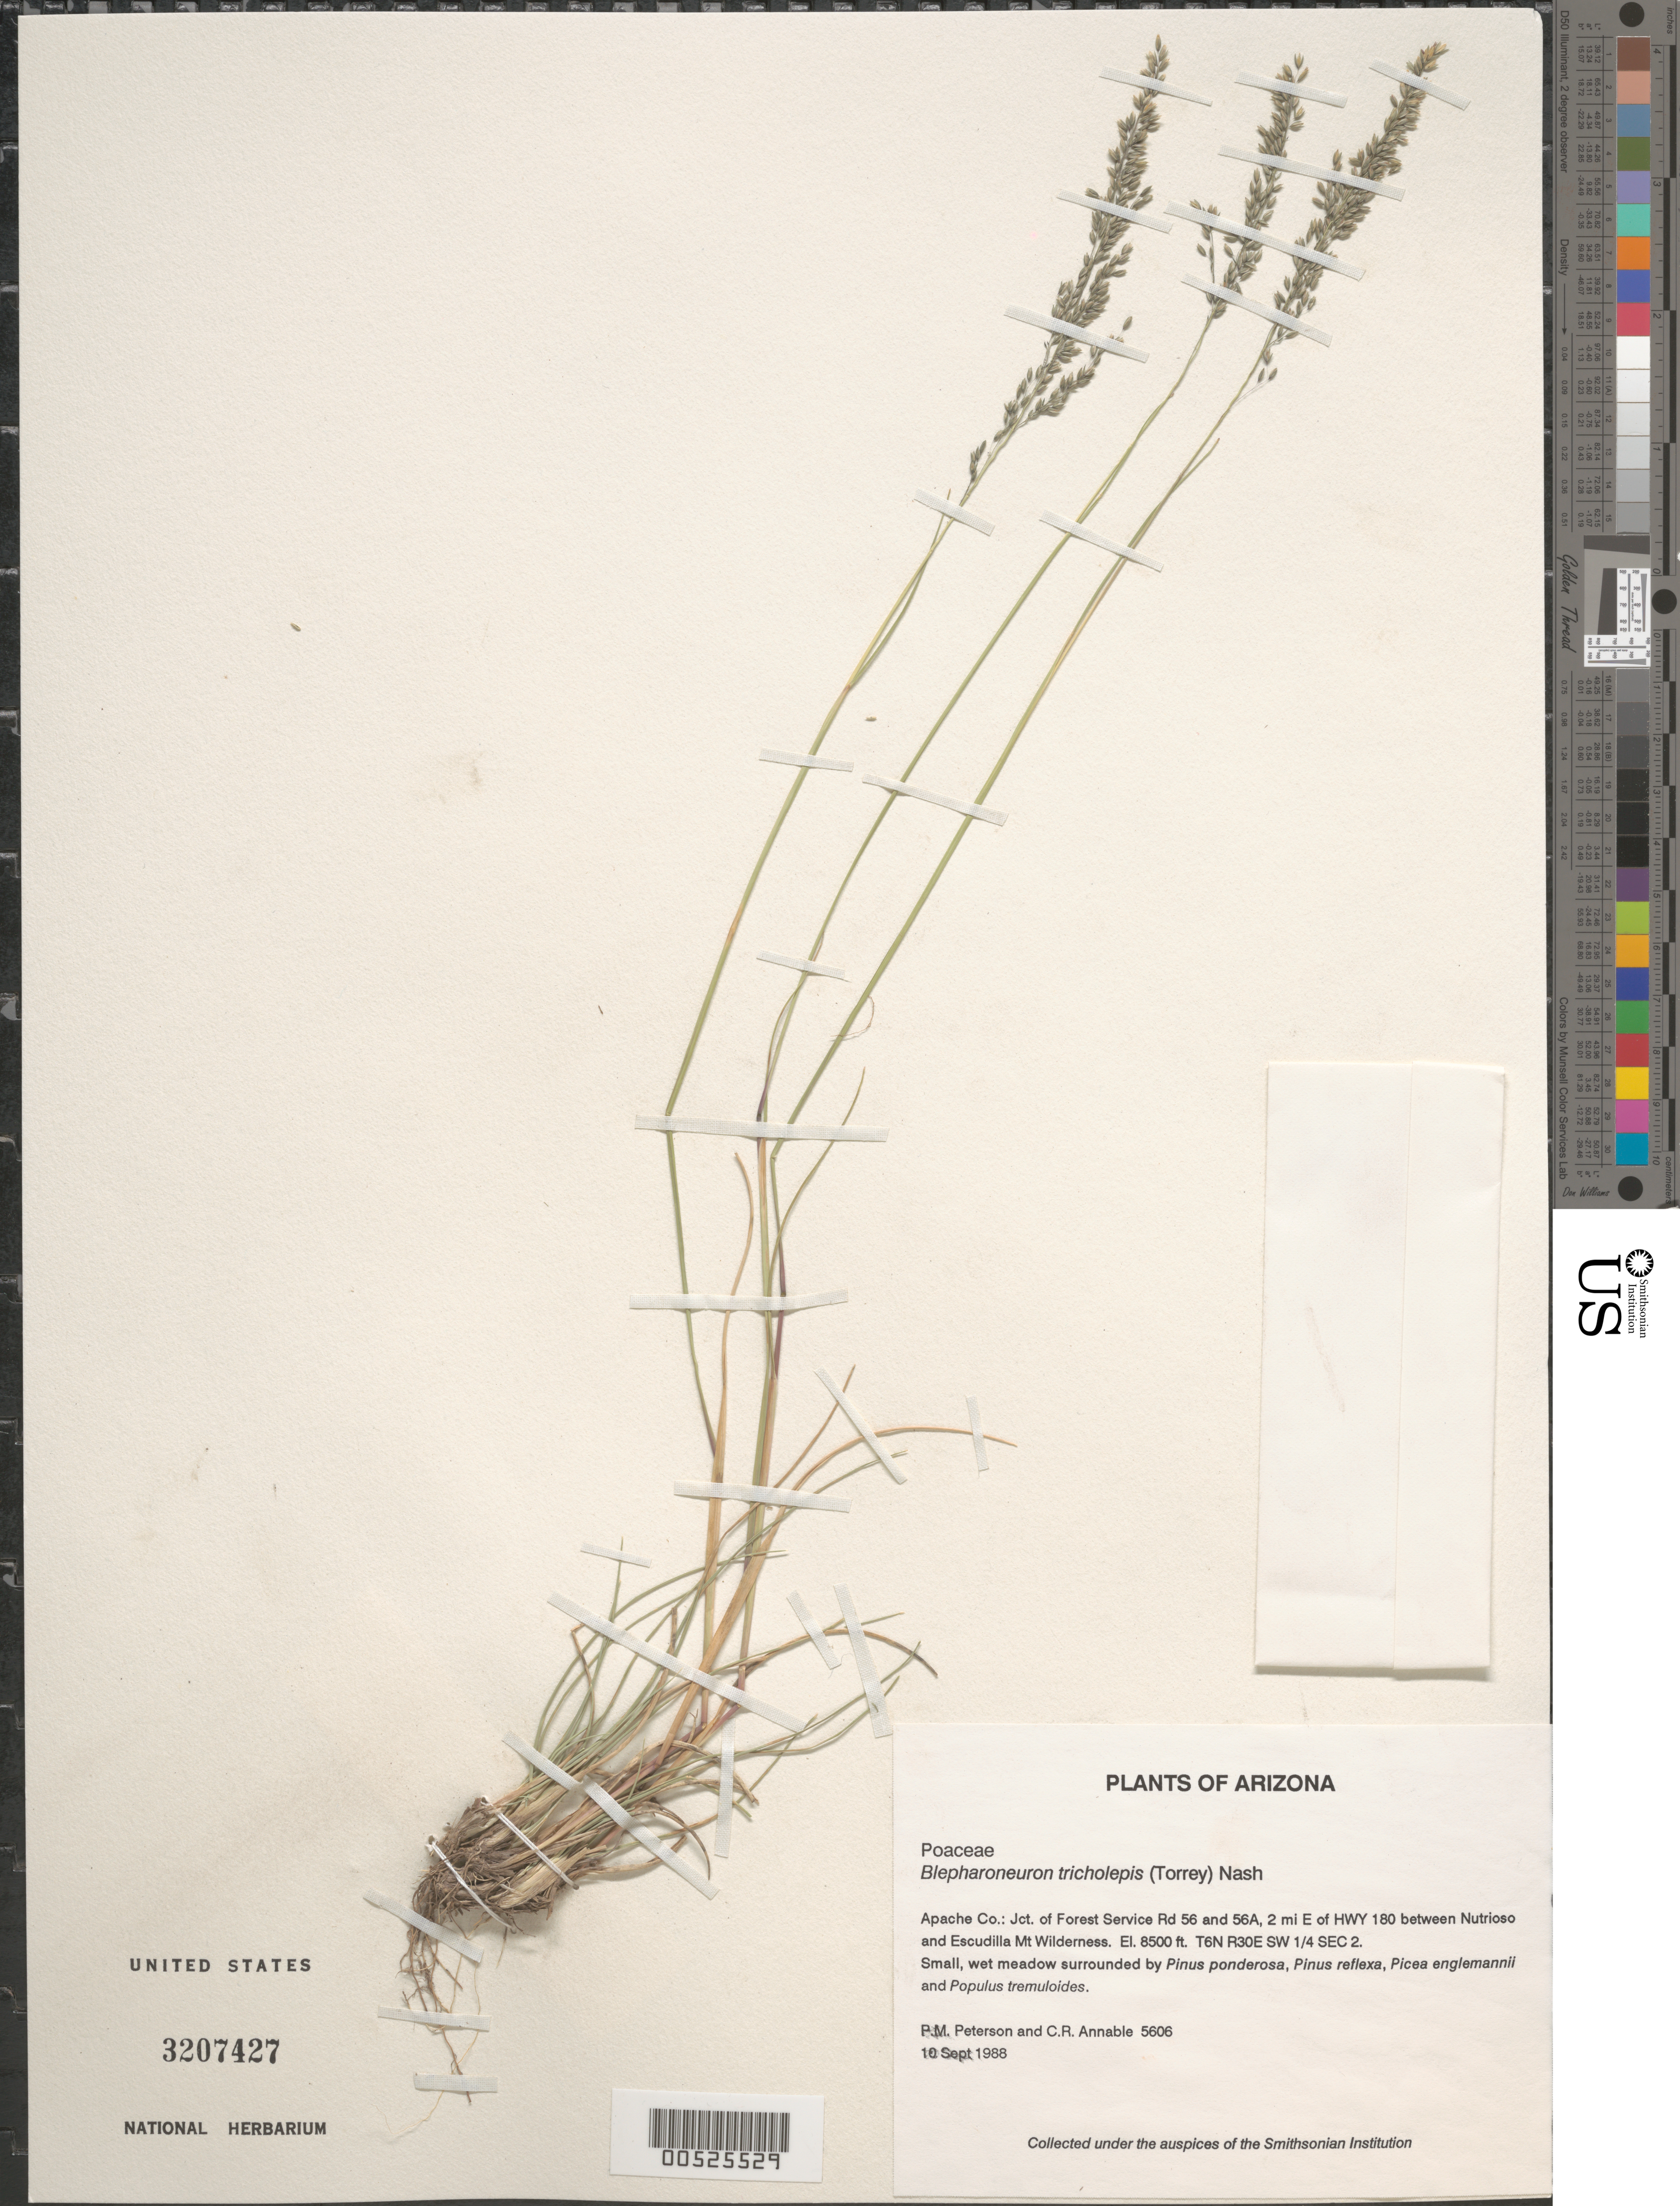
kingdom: Plantae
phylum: Tracheophyta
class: Liliopsida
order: Poales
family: Poaceae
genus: Blepharoneuron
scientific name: Blepharoneuron tricholepis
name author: (Torr.) Nash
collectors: P. M. Peterson & C. R. Annable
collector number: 05606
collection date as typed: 10 Sep 1988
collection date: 1988-09-10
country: United States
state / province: Arizona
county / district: Apache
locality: Jct. of Forest Service Rd 56 and 56A, 2 mi E of HWY 180 between Nutrioso and Escudilla Mt Wilderness.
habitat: Small, wet meadow surrounded by Pinus ponderosa, Pinus reflexa, Picea englemannii and Populus tremuloides.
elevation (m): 2591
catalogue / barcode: US 3207427